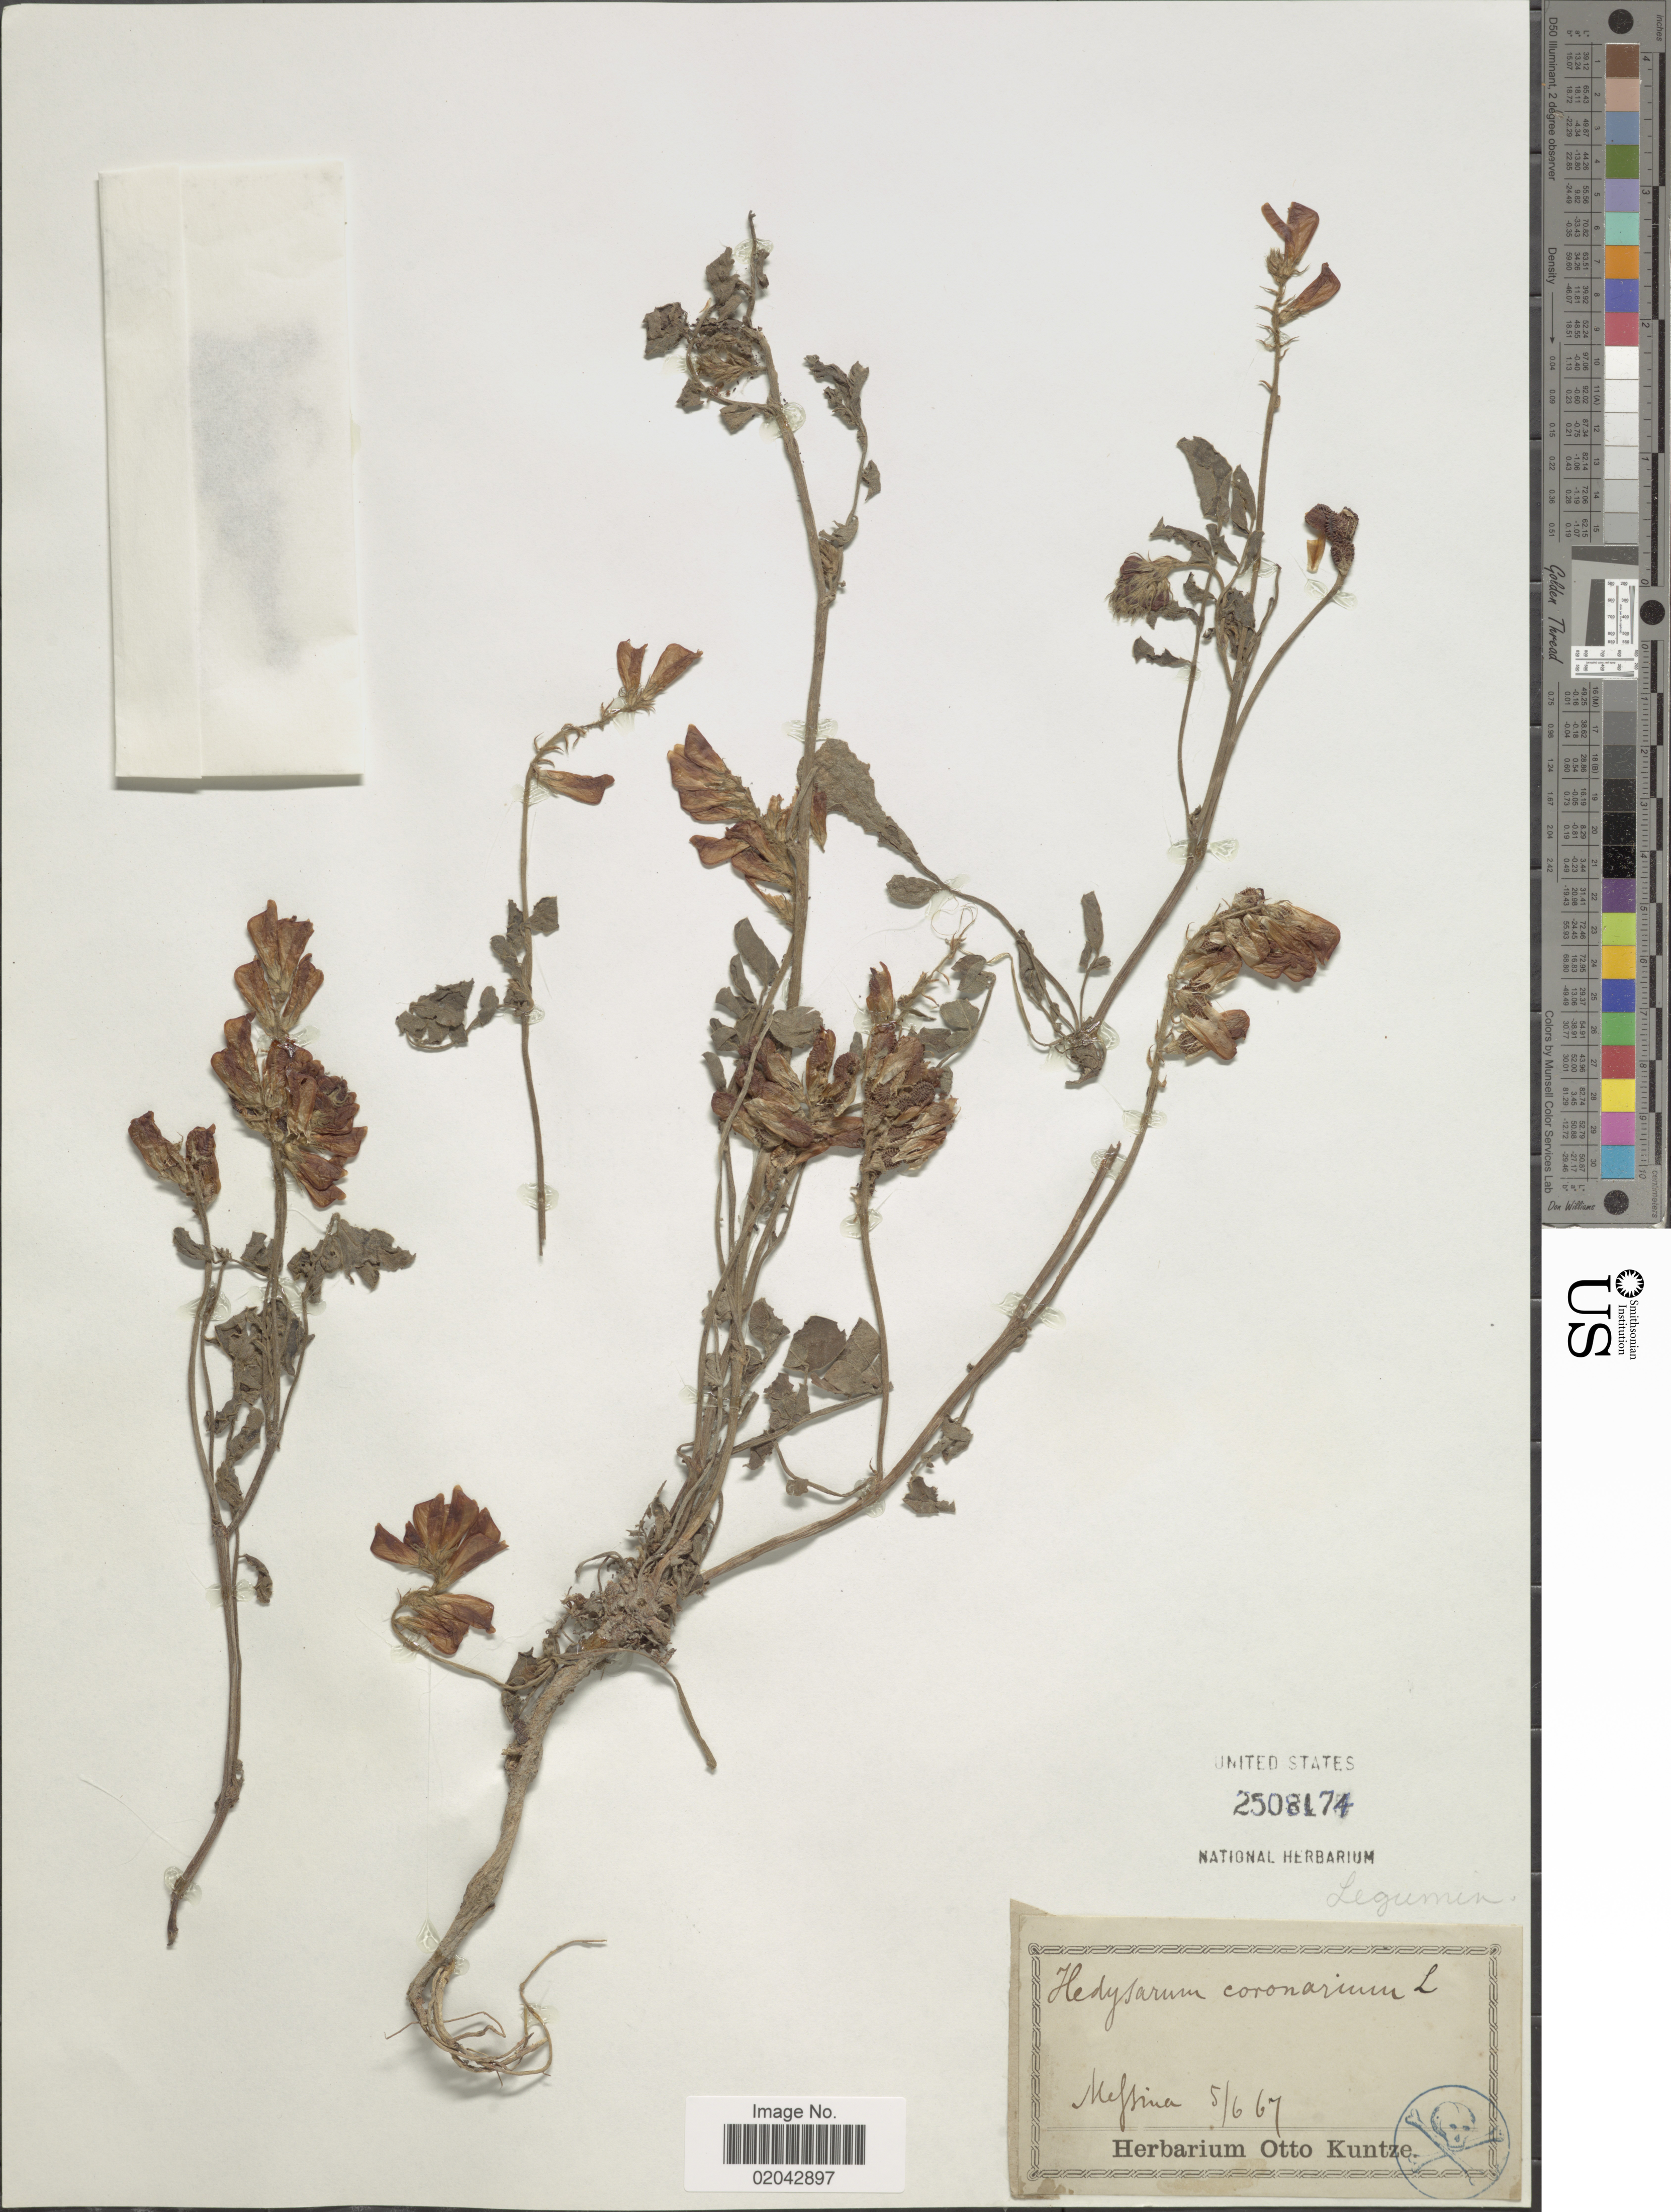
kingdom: Plantae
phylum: Tracheophyta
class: Magnoliopsida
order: Fabales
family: Fabaceae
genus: Sulla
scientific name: Sulla coronaria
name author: (L.) B.H.Choi & H. Ohashi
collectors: ex herb. Otto Kuntze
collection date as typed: Transcribed d/m/y: 5/6/67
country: Italy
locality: Messina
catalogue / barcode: US 2508174